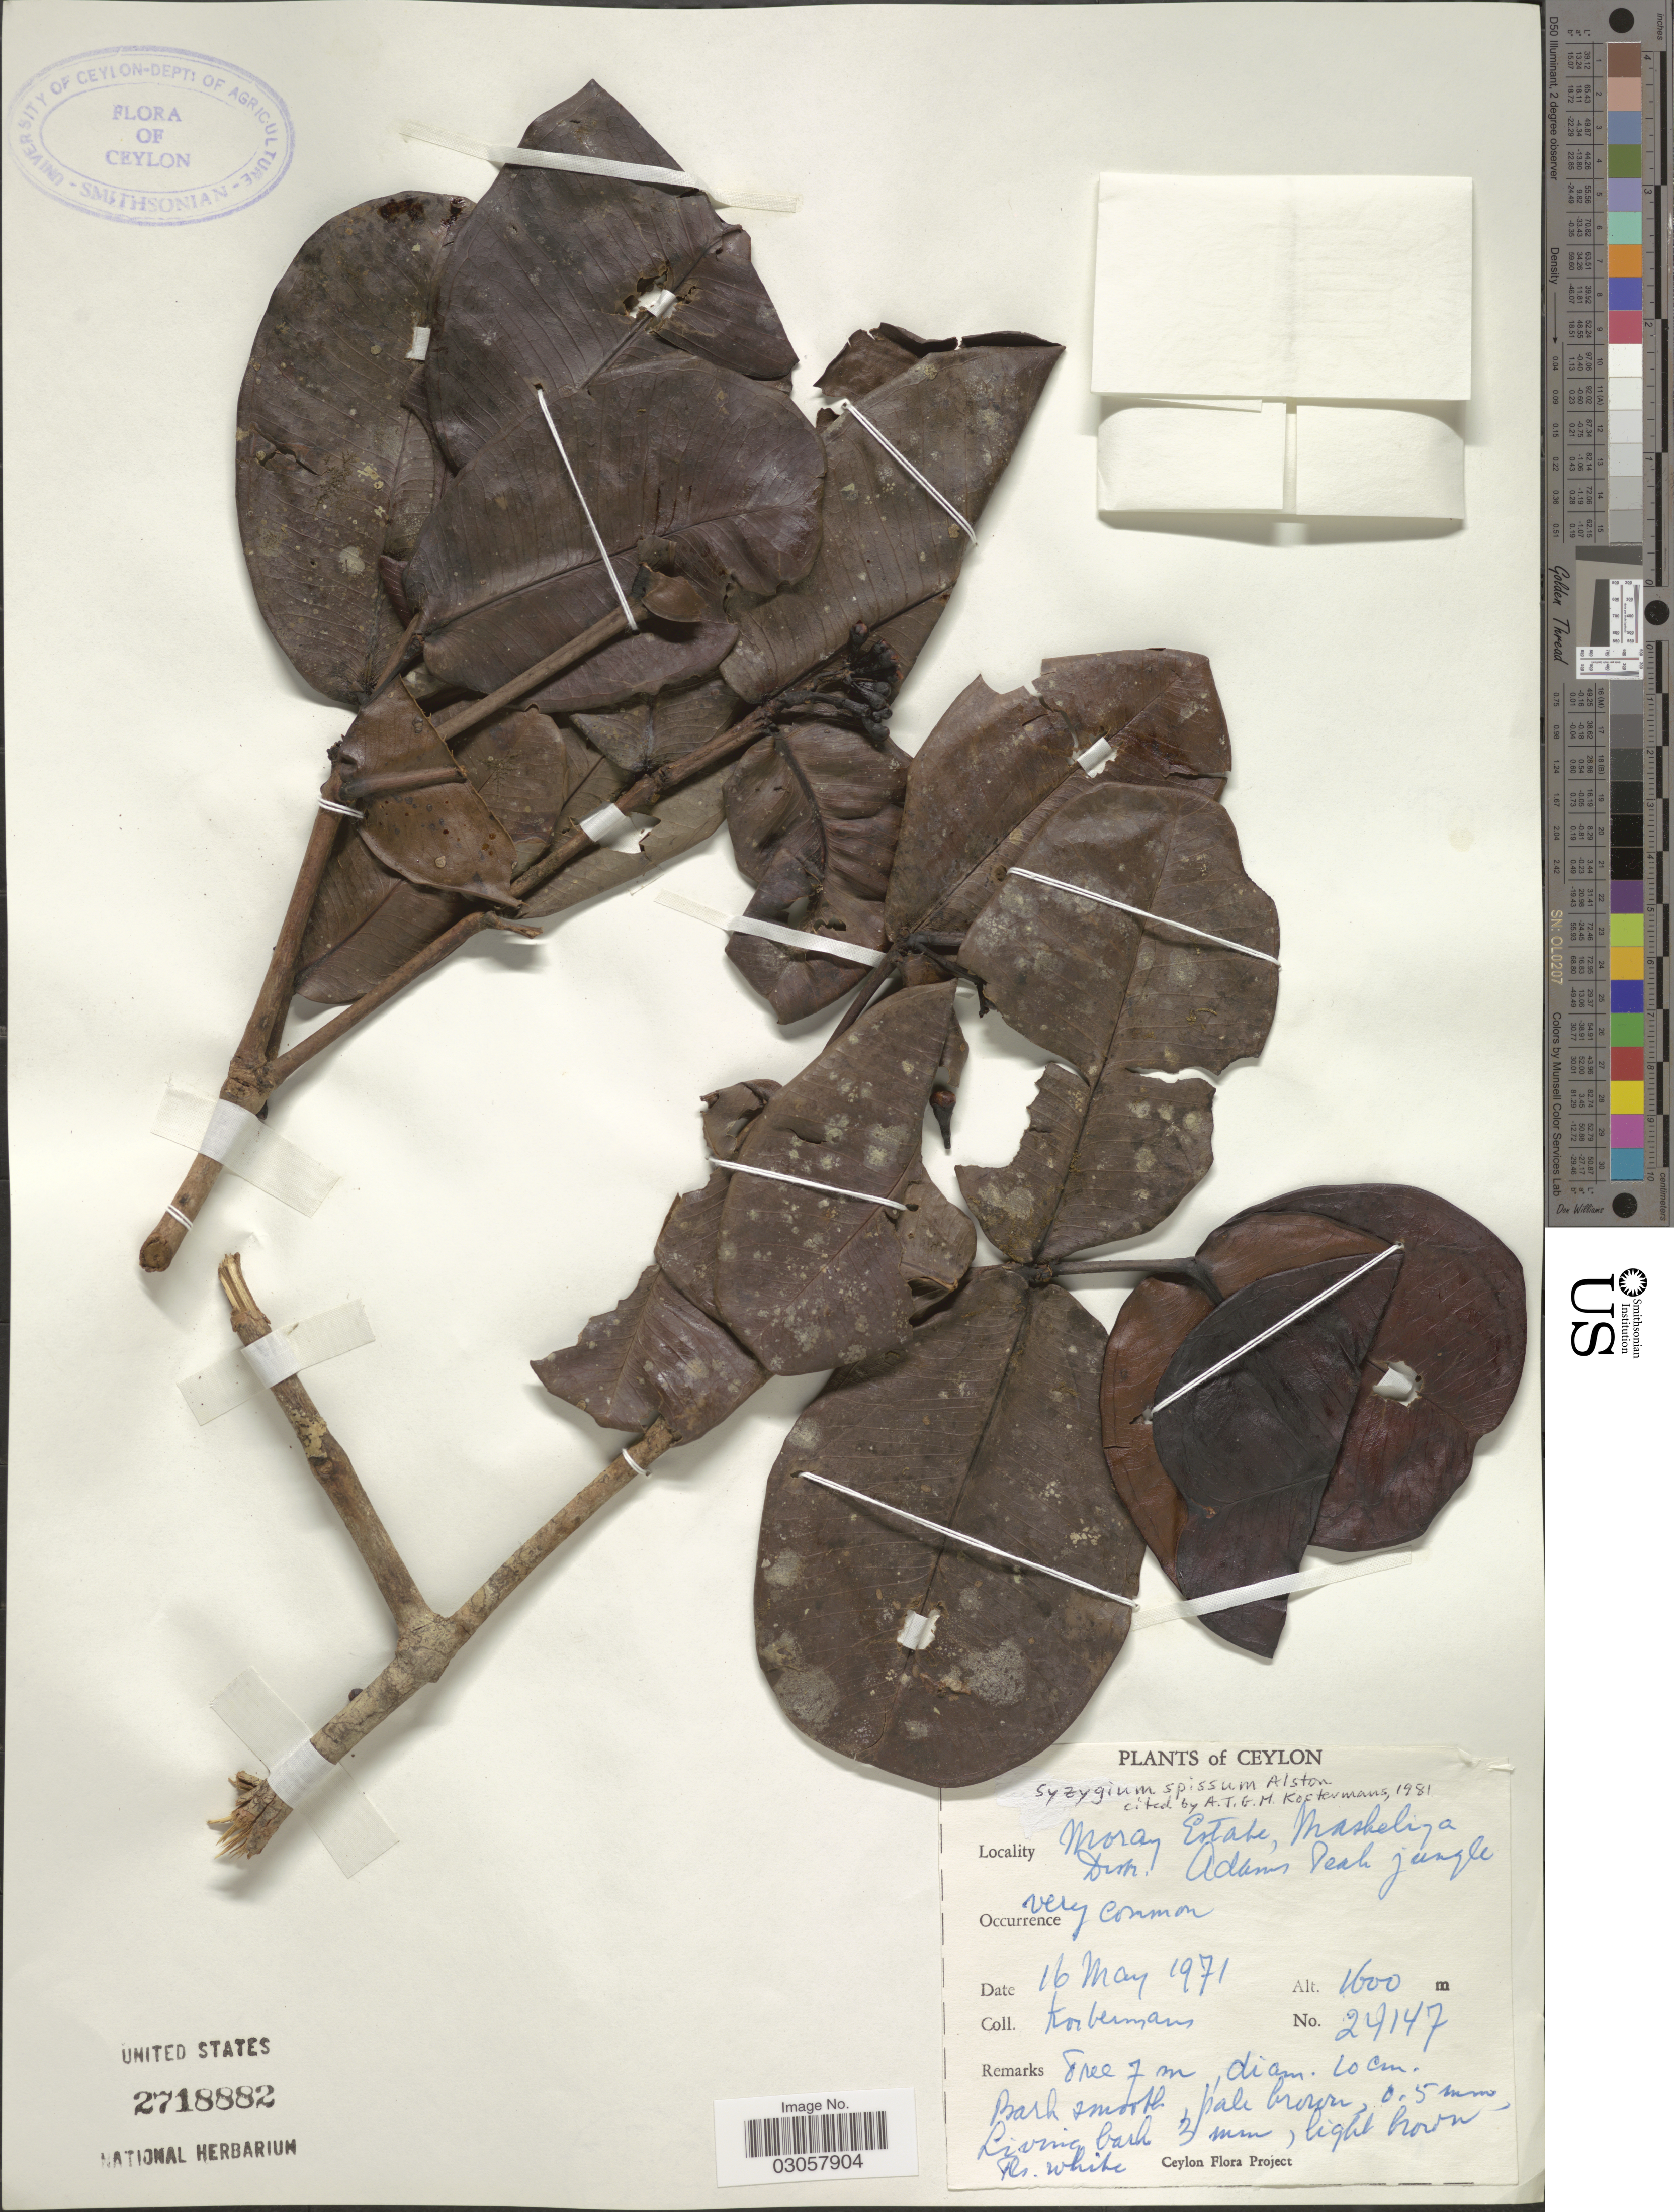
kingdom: Plantae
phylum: Tracheophyta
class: Magnoliopsida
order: Myrtales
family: Myrtaceae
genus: Syzygium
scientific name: Syzygium spissum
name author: Alston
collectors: Kostermans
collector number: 24147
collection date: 1971-05-16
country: Sri Lanka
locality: Ceylon. Moray Estate, Maskeliya Distr. Adams Peak Jungle.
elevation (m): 1600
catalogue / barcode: US 2718882